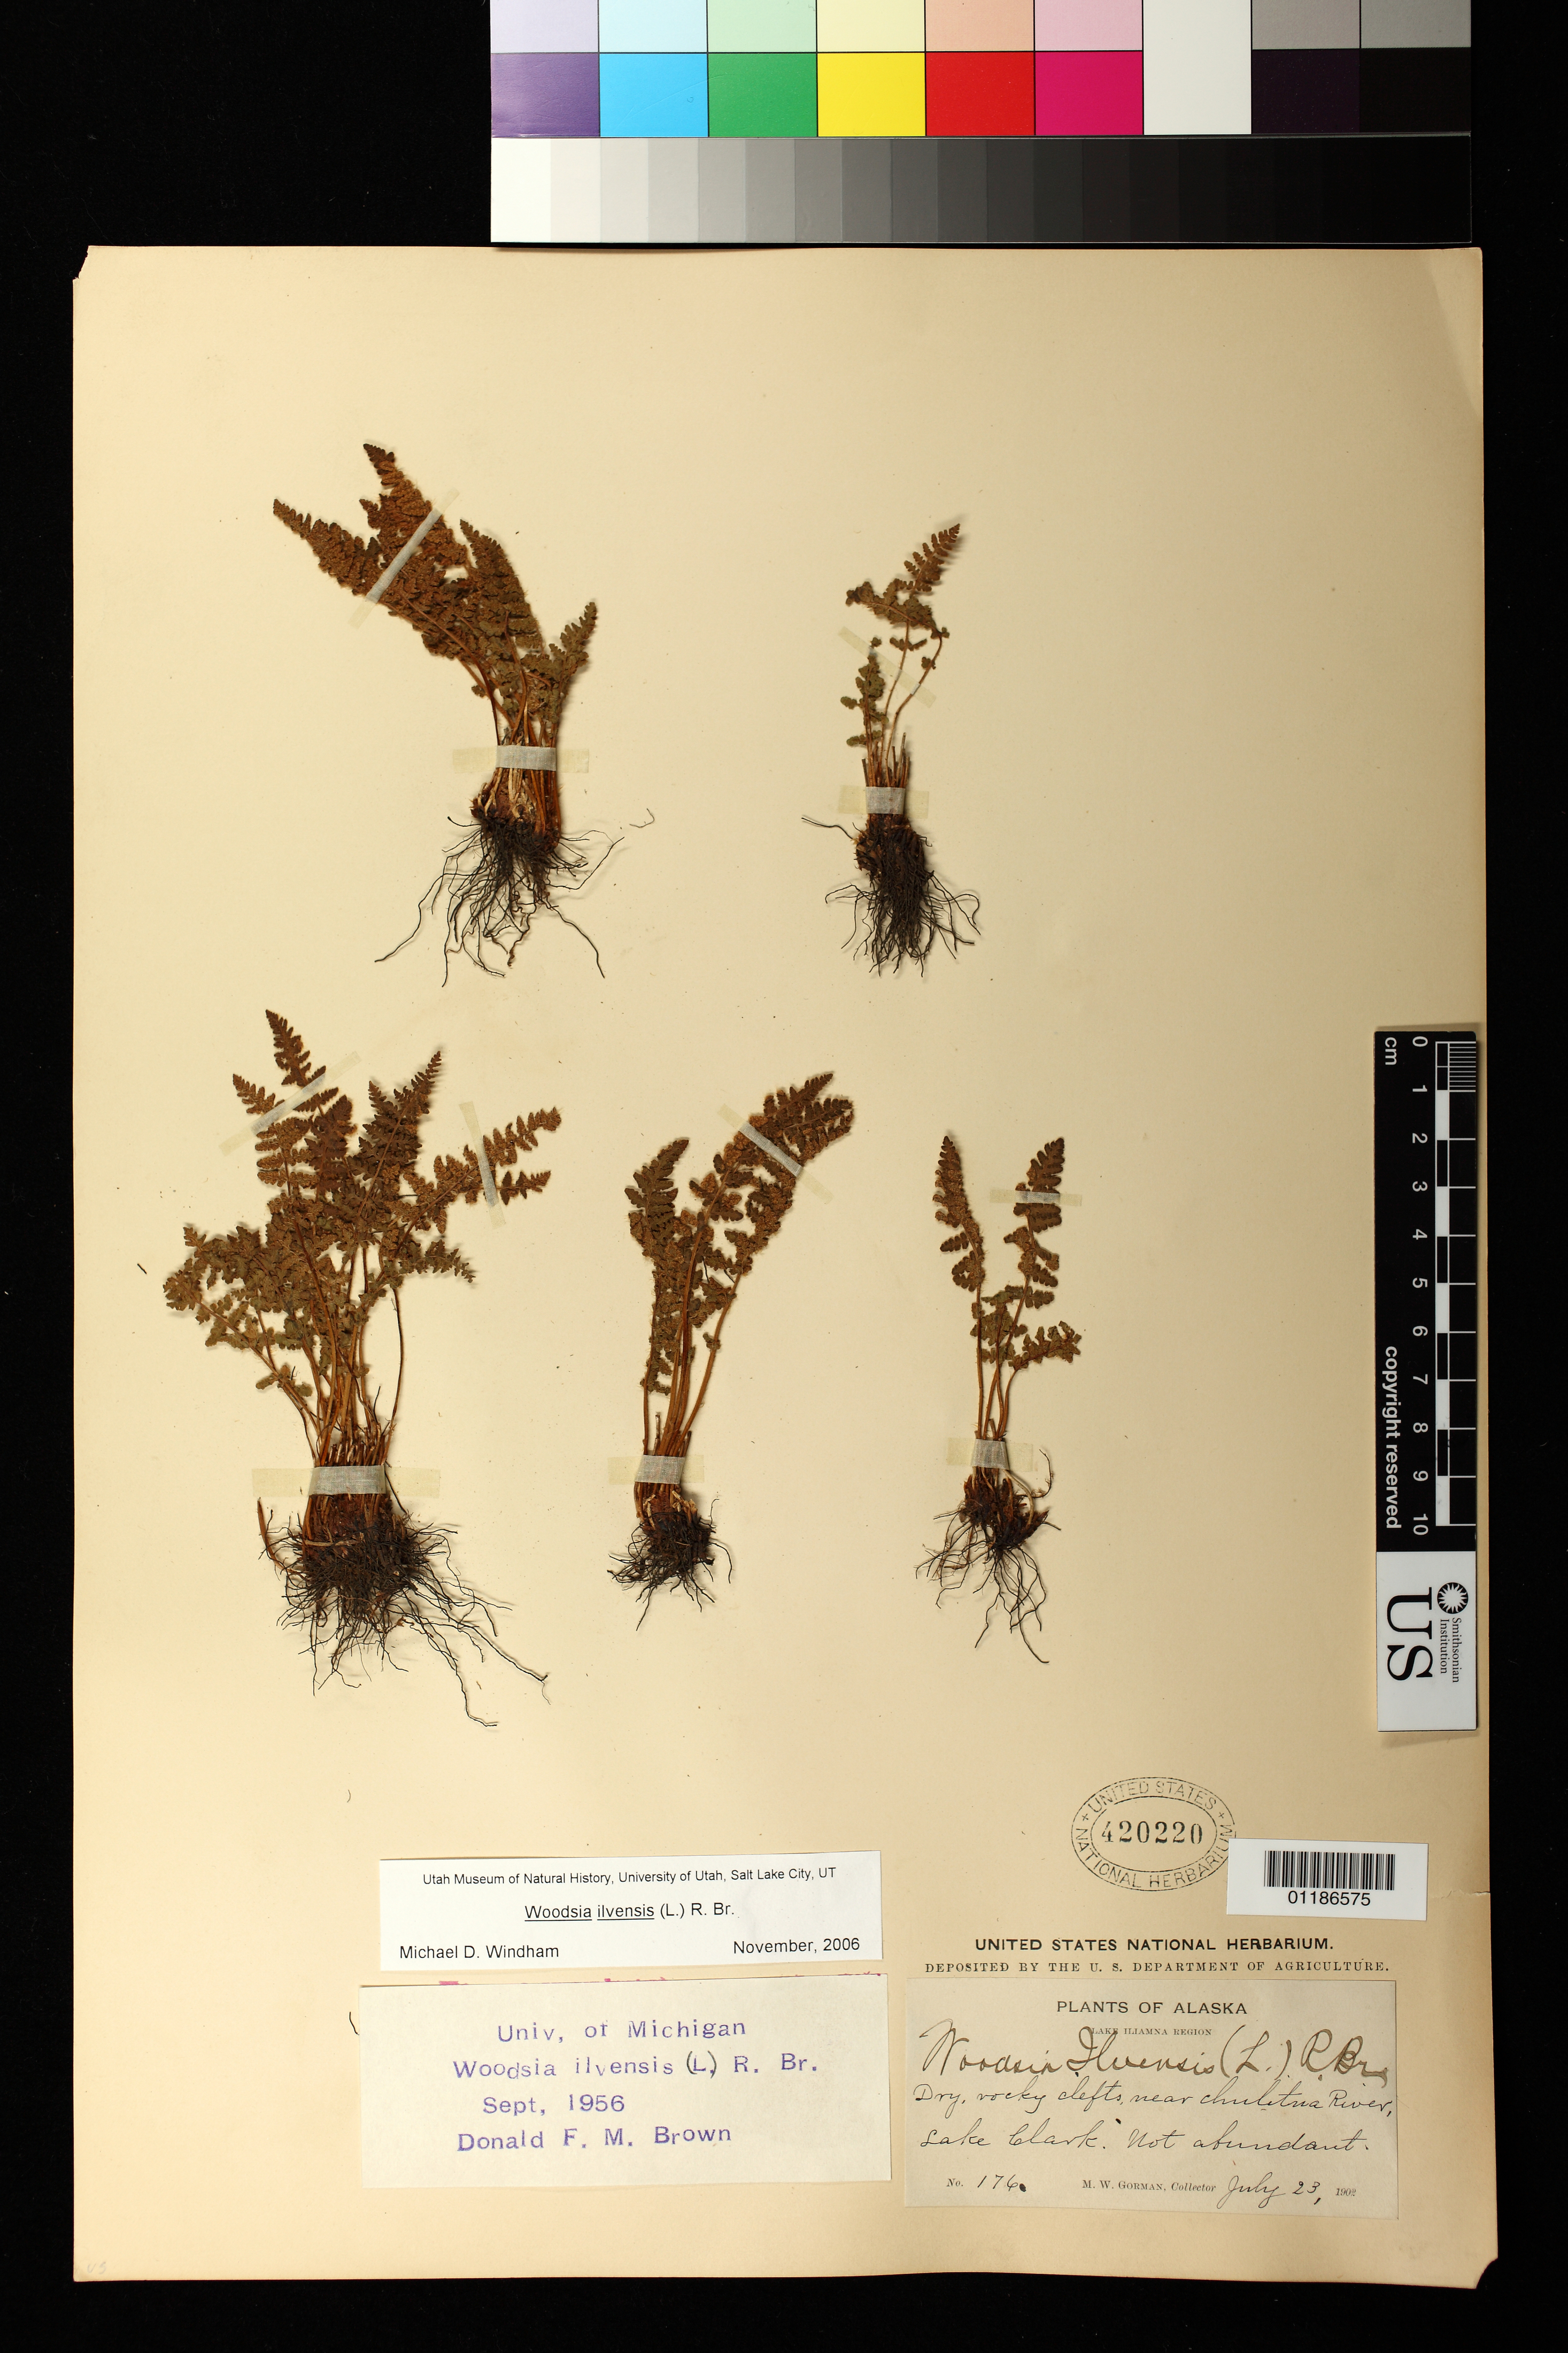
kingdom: Plantae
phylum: Tracheophyta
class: Polypodiopsida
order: Polypodiales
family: Woodsiaceae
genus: Woodsia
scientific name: Woodsia ilvensis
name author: (L.) R. Br.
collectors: M. W. Gorman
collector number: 176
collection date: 1902-07-23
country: United States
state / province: Alaska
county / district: Lake and Peninsula Borough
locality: Dry, rocky clefts near Chulitna River, Lake Clark.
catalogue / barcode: US 420220